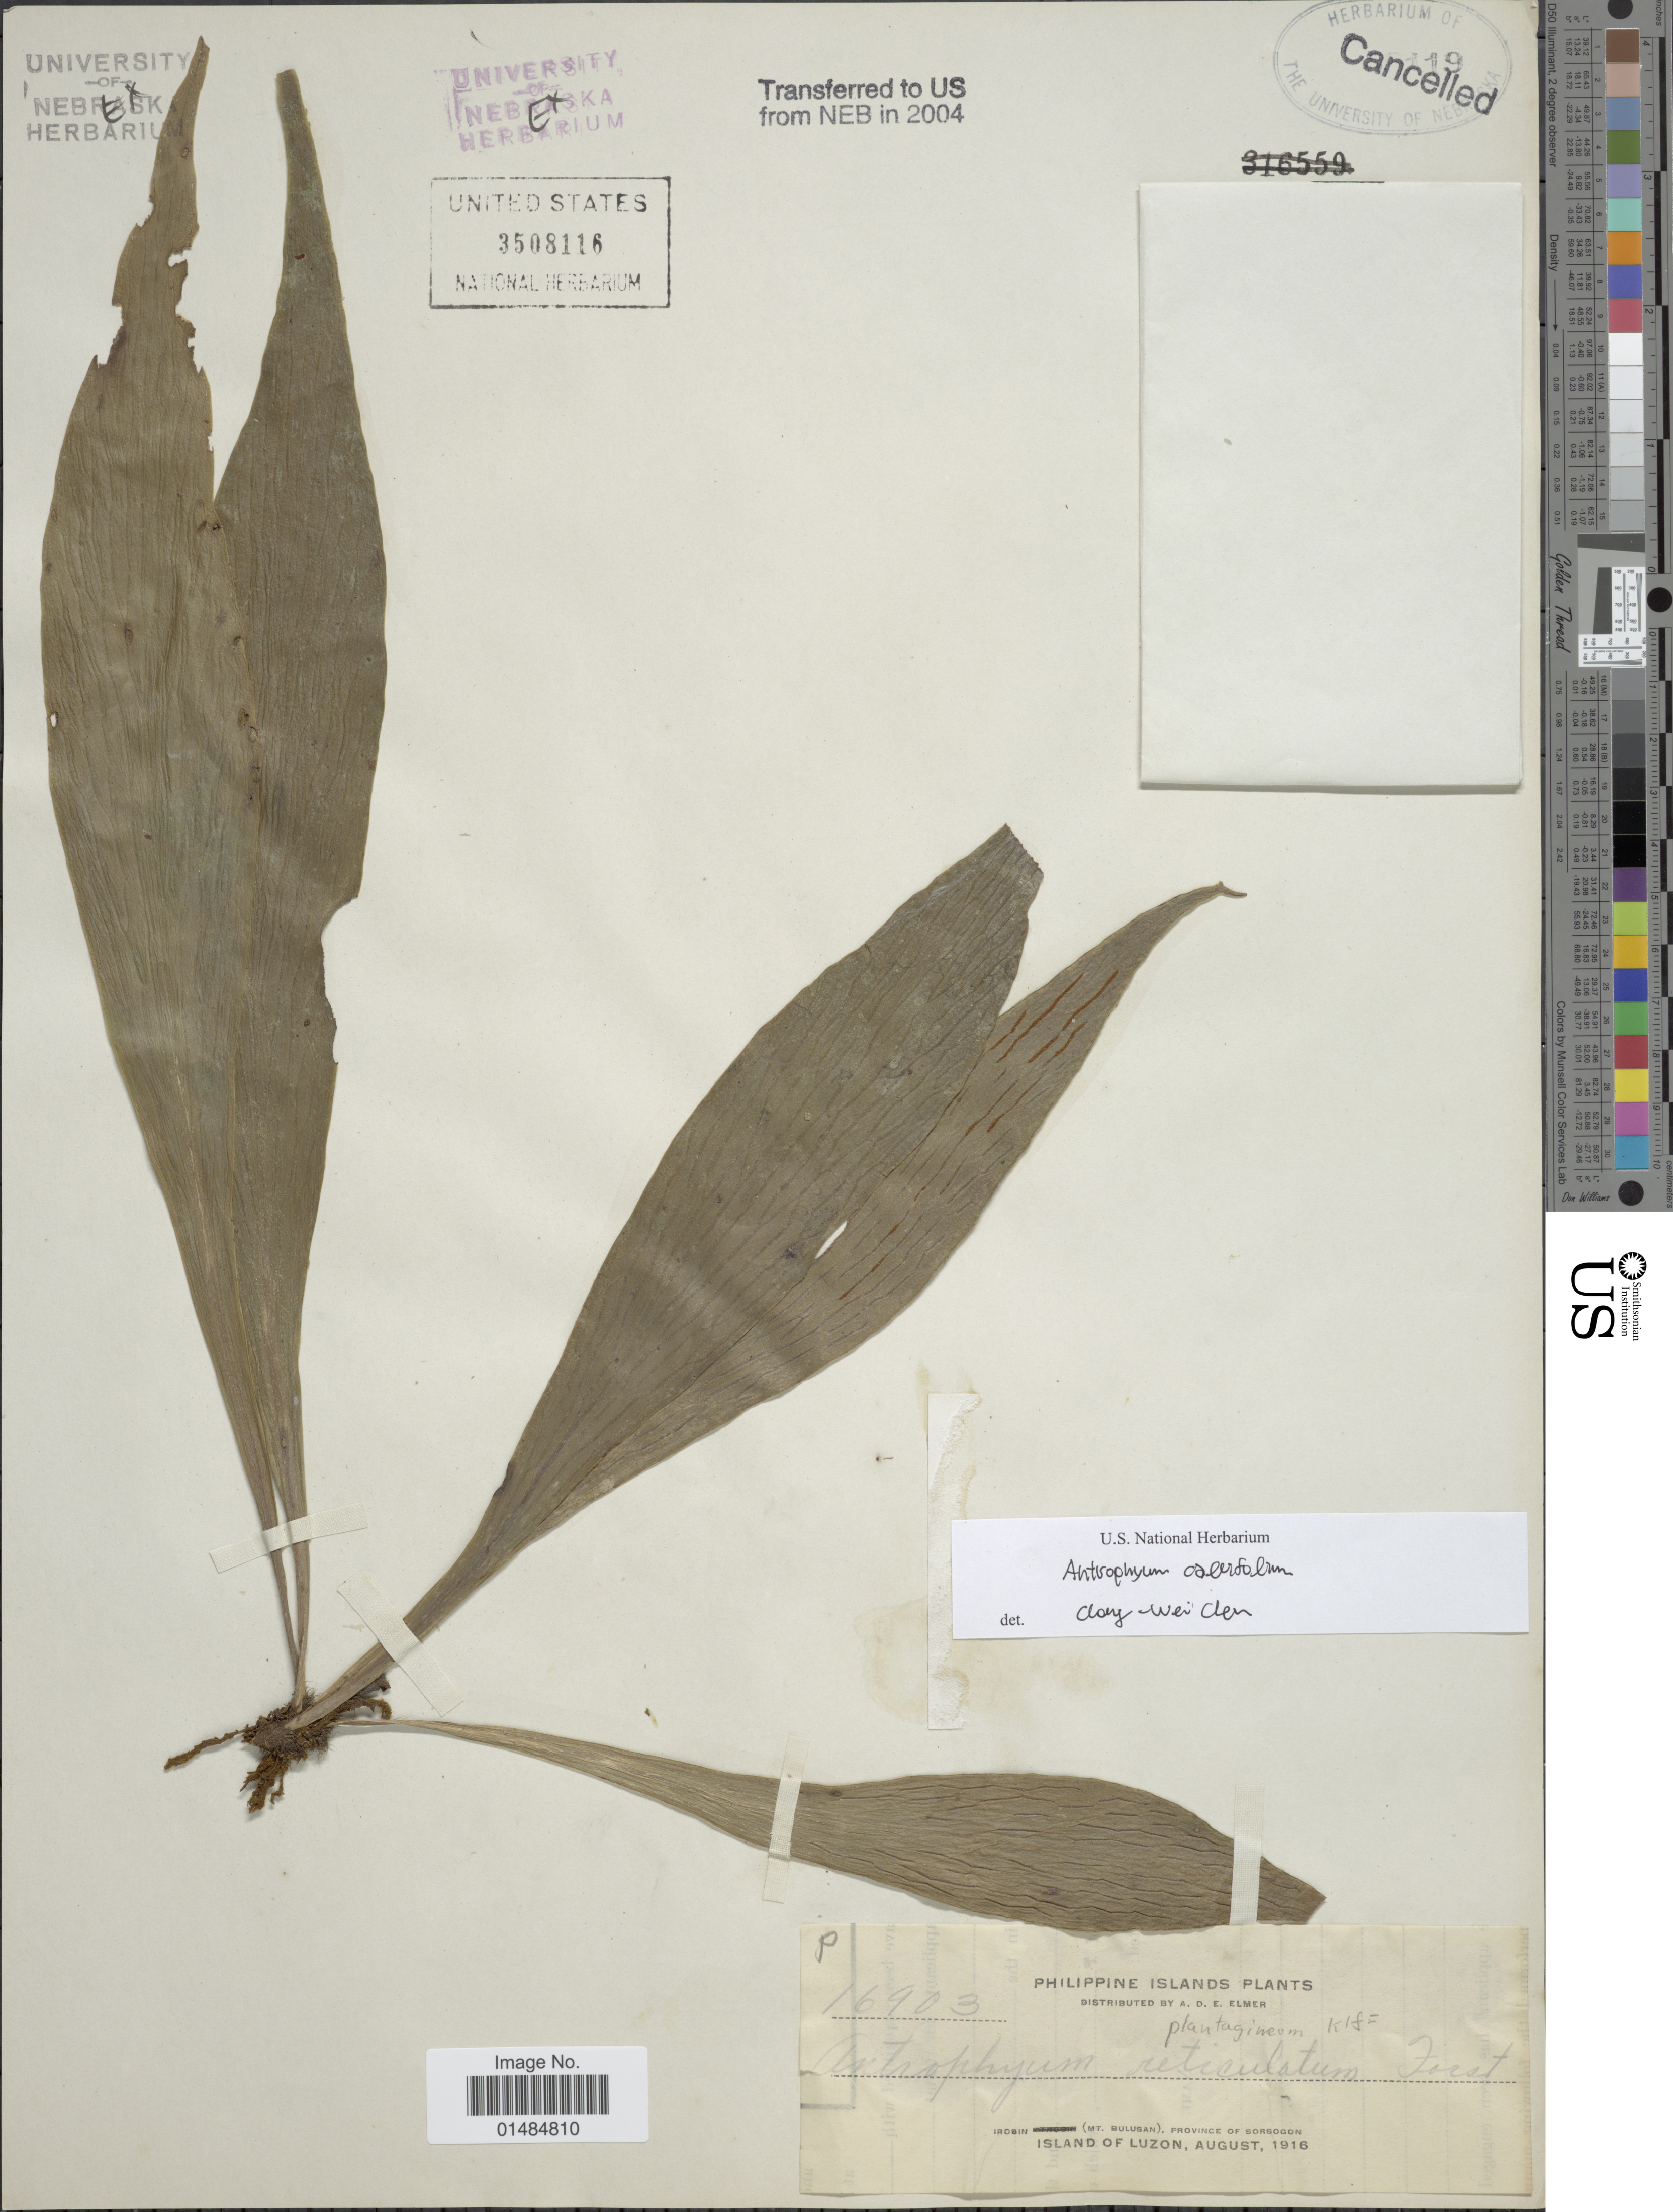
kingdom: Plantae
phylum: Tracheophyta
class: Polypodiopsida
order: Polypodiales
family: Pteridaceae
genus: Antrophyum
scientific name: Antrophyum callifolium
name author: Blume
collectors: A. D. E. Elmer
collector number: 16903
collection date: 1916-08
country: Philippines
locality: Philippine Islands, Irosin (Mt, Bulusan), Province of Sorsogon, Island of Luzon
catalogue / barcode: US 3508116